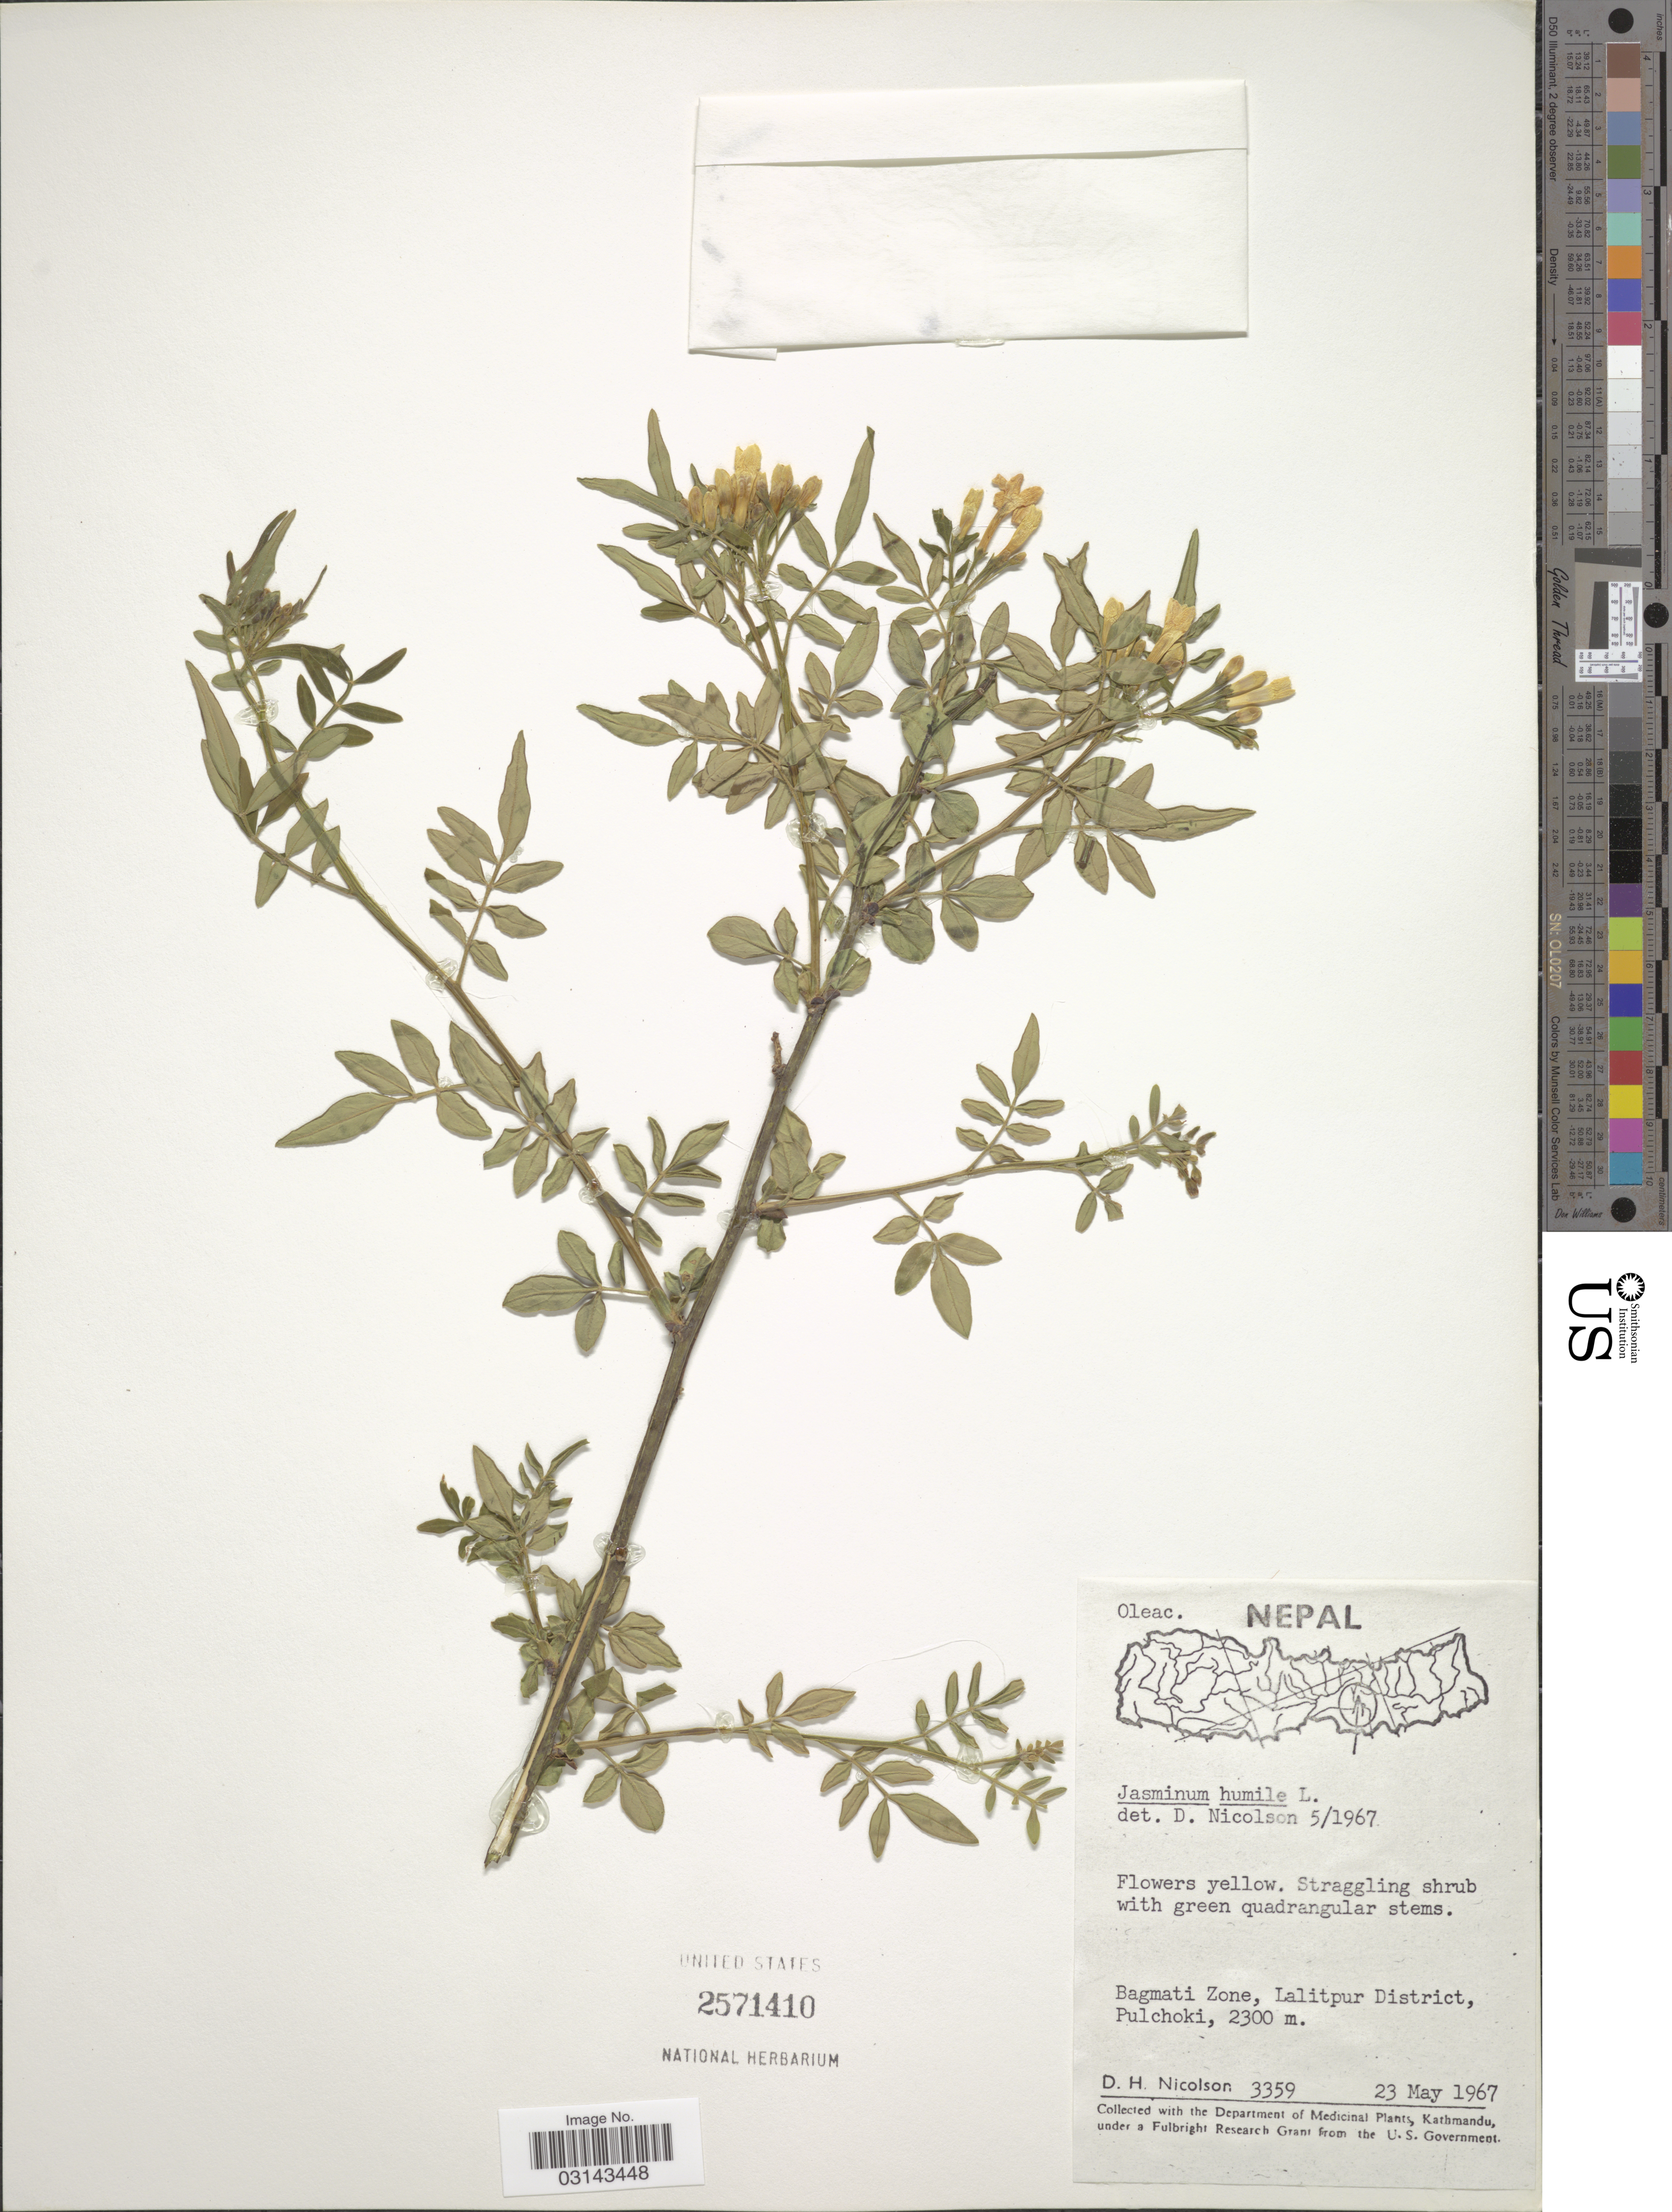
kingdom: Plantae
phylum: Tracheophyta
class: Magnoliopsida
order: Lamiales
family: Oleaceae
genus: Jasminum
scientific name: Jasminum humile var. humile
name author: L.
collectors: D. H. Nicolson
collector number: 3359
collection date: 1967-05-23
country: Nepal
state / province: Bagmati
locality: Bagmati Zone, Lalitpur District, Pulchoki.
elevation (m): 2300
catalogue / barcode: US 2571410